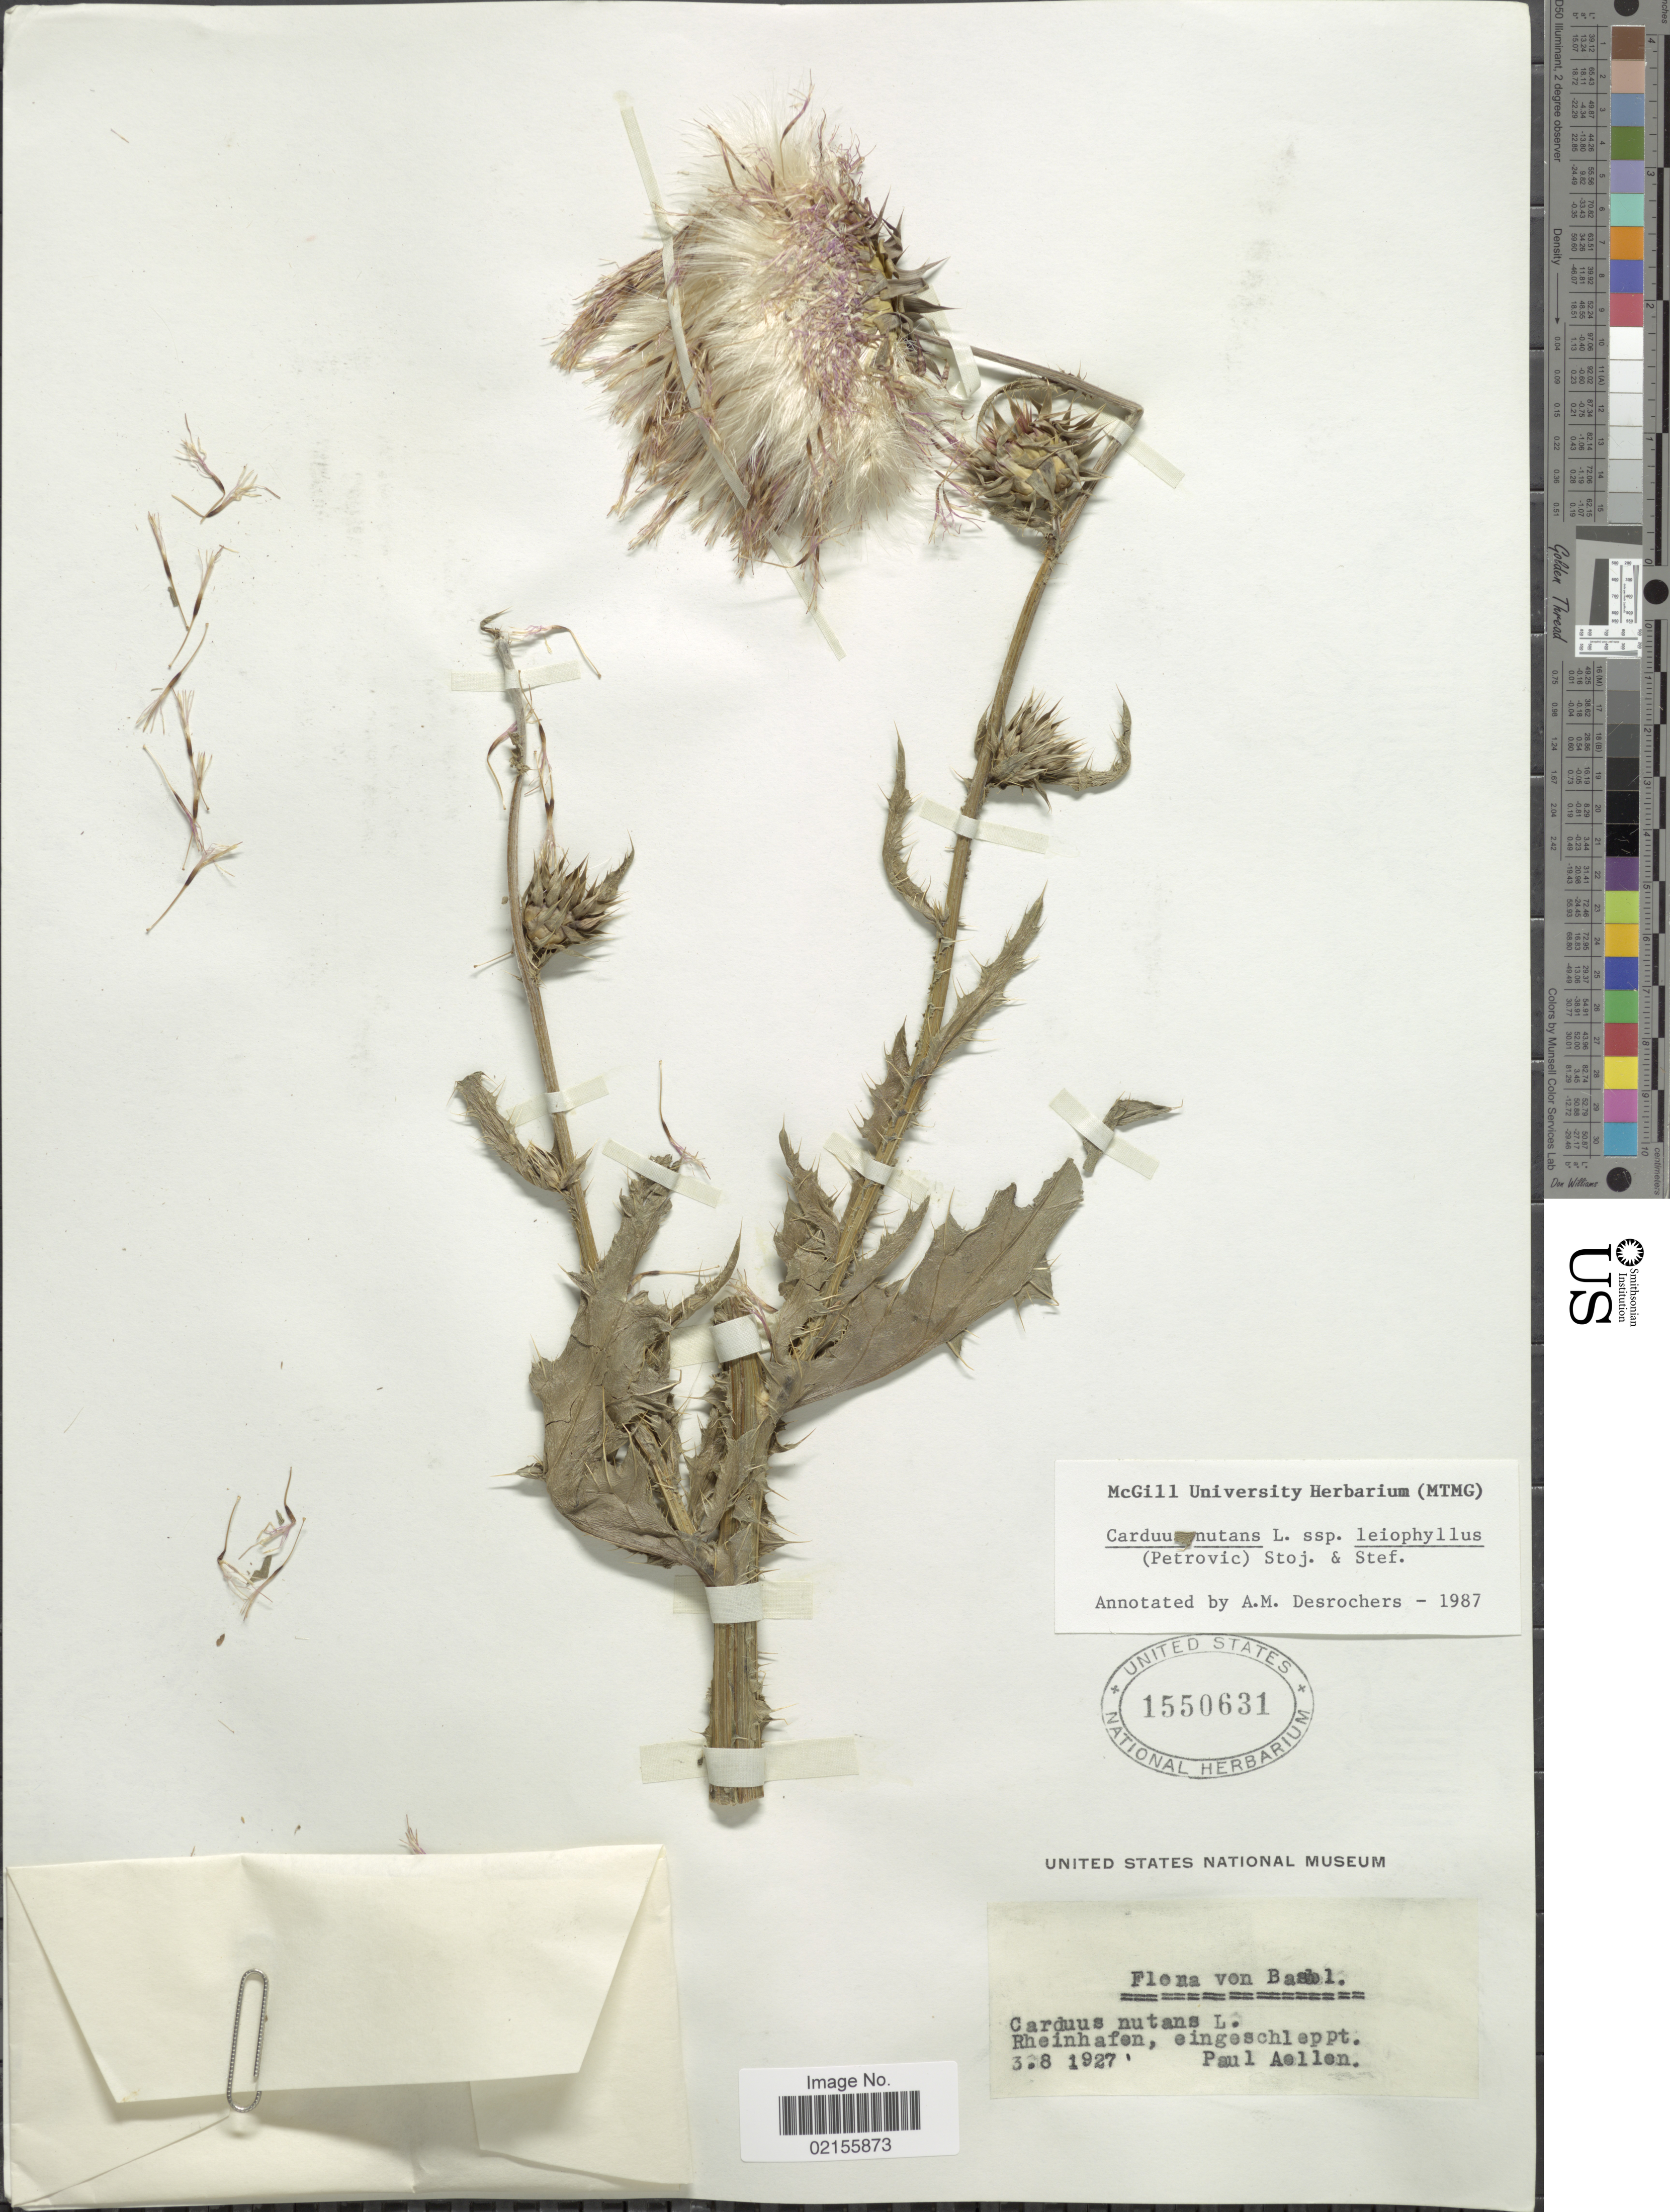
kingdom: Plantae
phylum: Tracheophyta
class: Magnoliopsida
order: Asterales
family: Asteraceae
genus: Carduus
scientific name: Carduus nutans subsp. leiophyllus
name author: (Petr.) Stoj. & Stef.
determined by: Desrochers, A. M.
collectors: P. Aellen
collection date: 1927-08-03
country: Germany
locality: Basel, Rheinhafen, eingeschleppt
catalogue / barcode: US 1550631